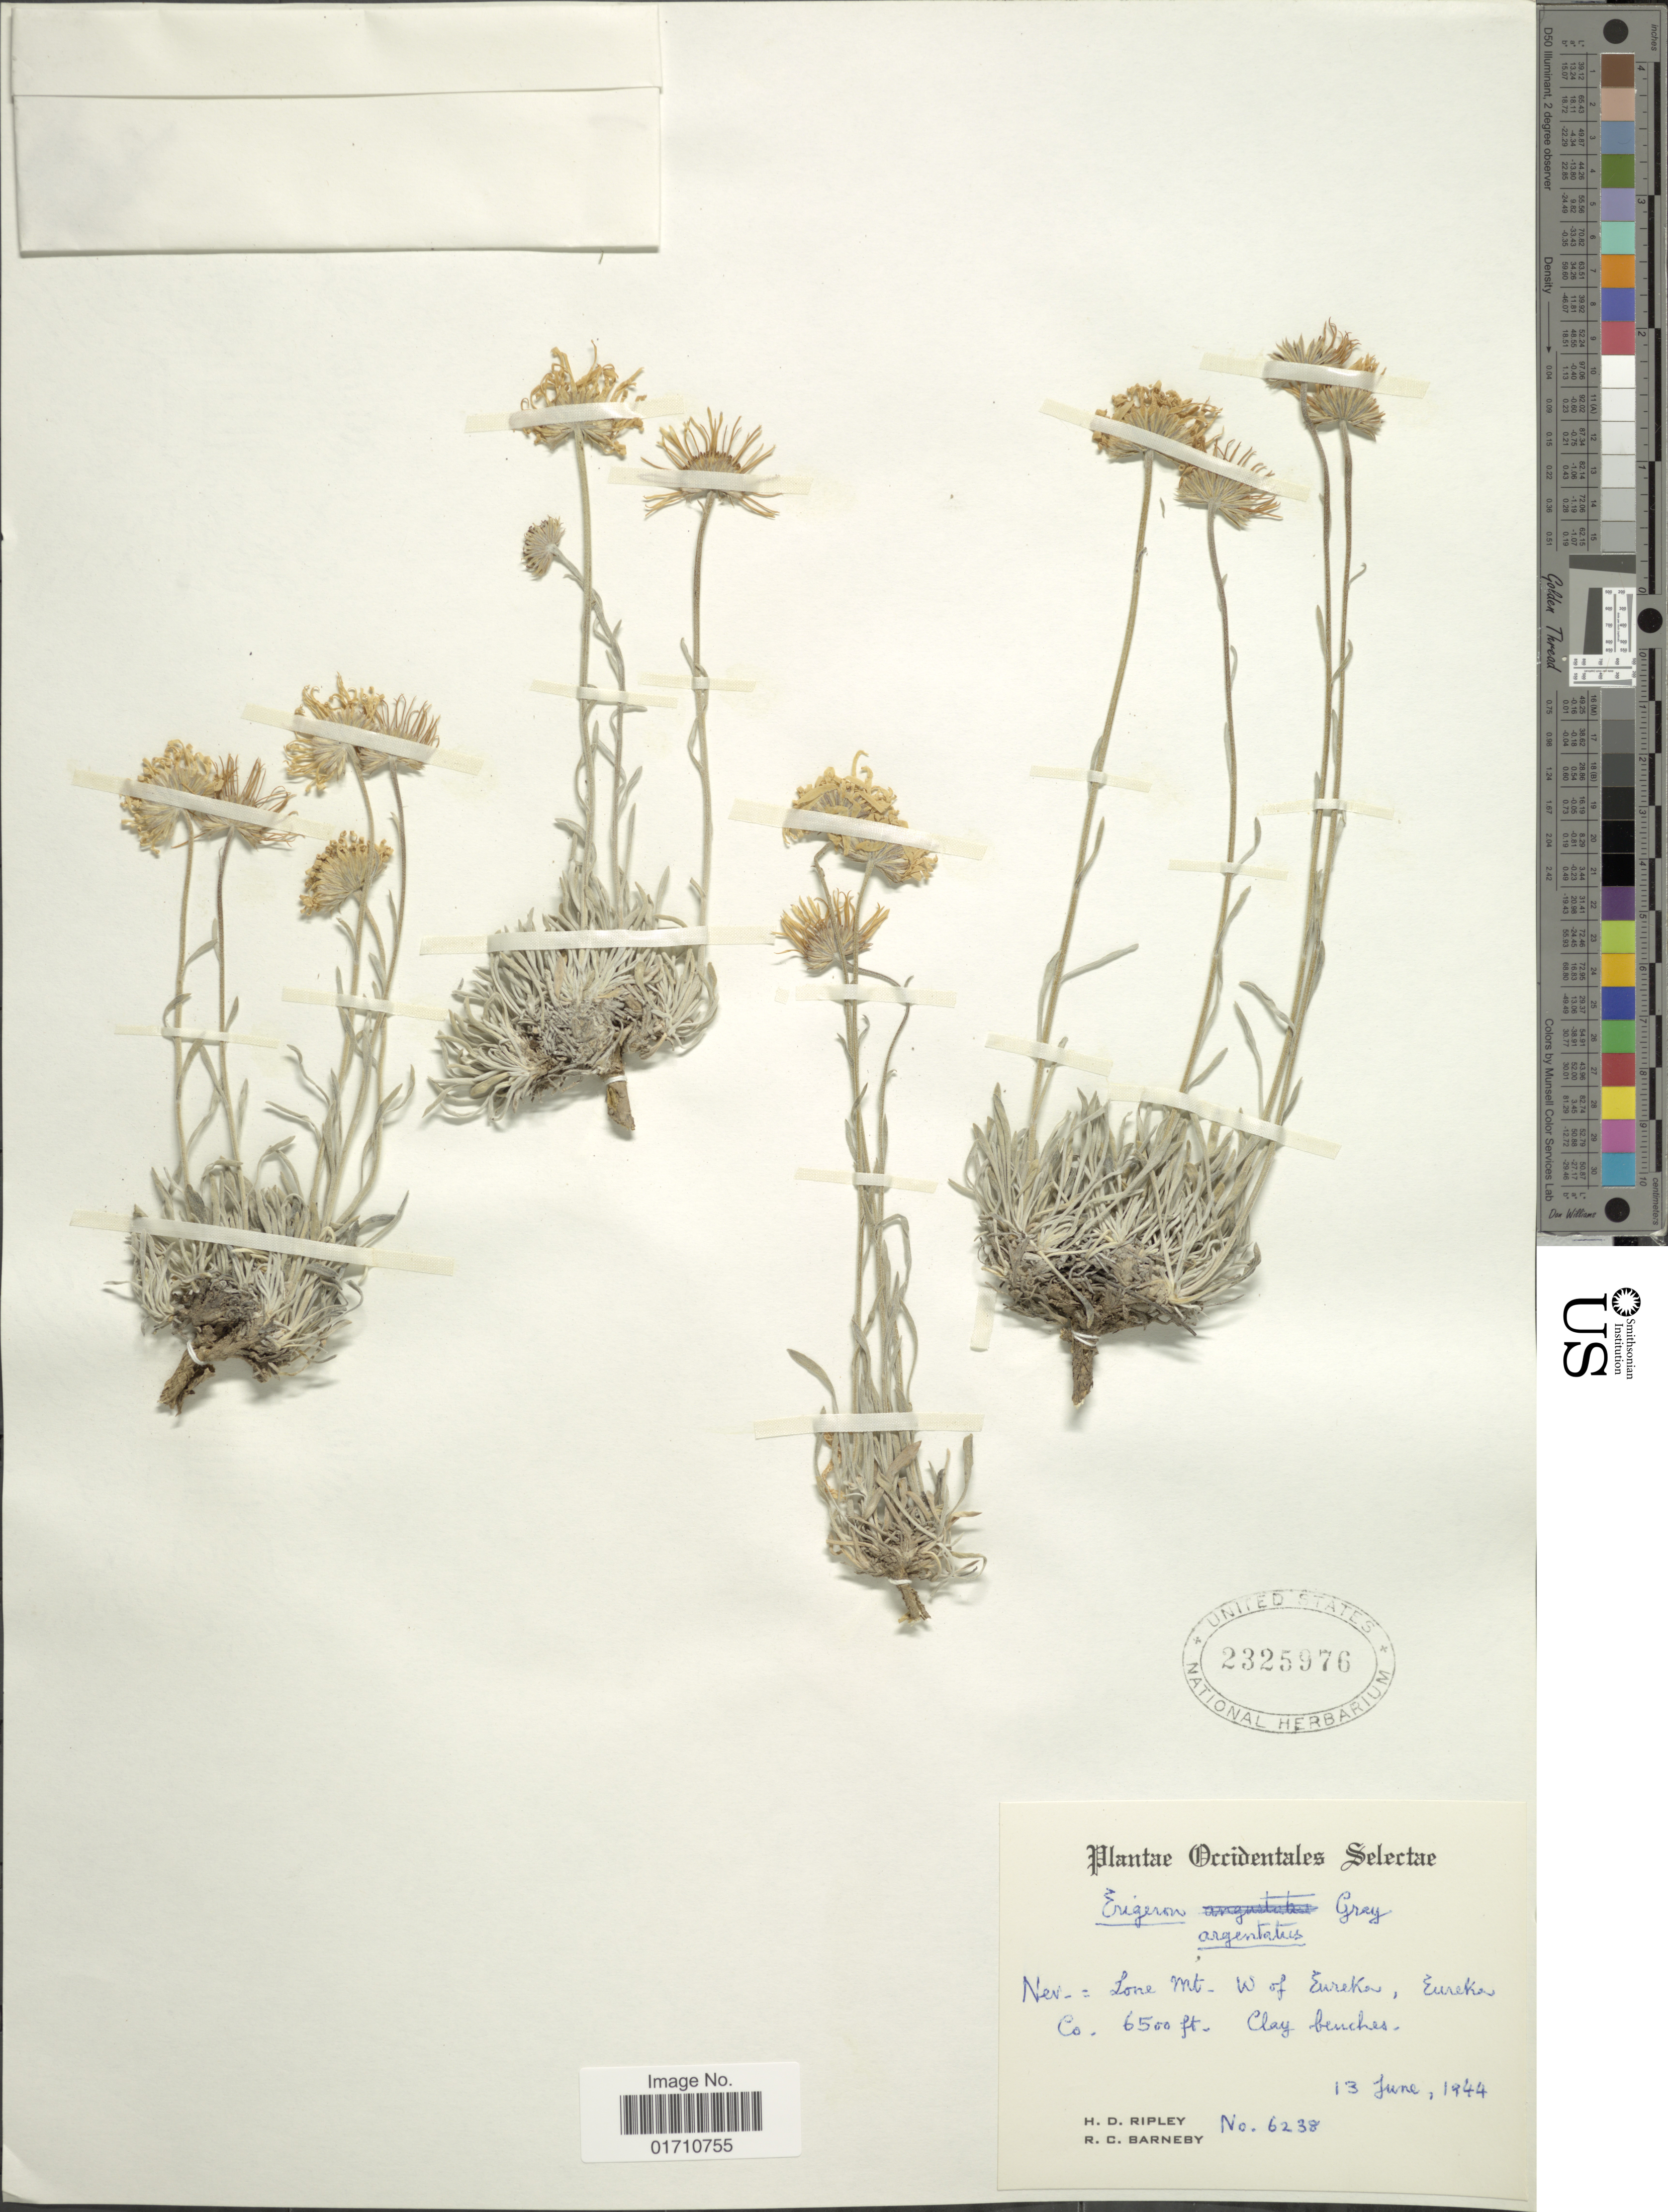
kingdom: Plantae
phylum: Tracheophyta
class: Magnoliopsida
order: Asterales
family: Asteraceae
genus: Erigeron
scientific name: Erigeron argentatus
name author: A. Gray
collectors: H. Ripley & R. C. Barneby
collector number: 6238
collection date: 1944-06-13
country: United States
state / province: Nevada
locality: Occidentales Selectae, Nev. = Lone Mt - W of Eureka, Eureka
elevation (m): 1981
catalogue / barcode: US 2325976